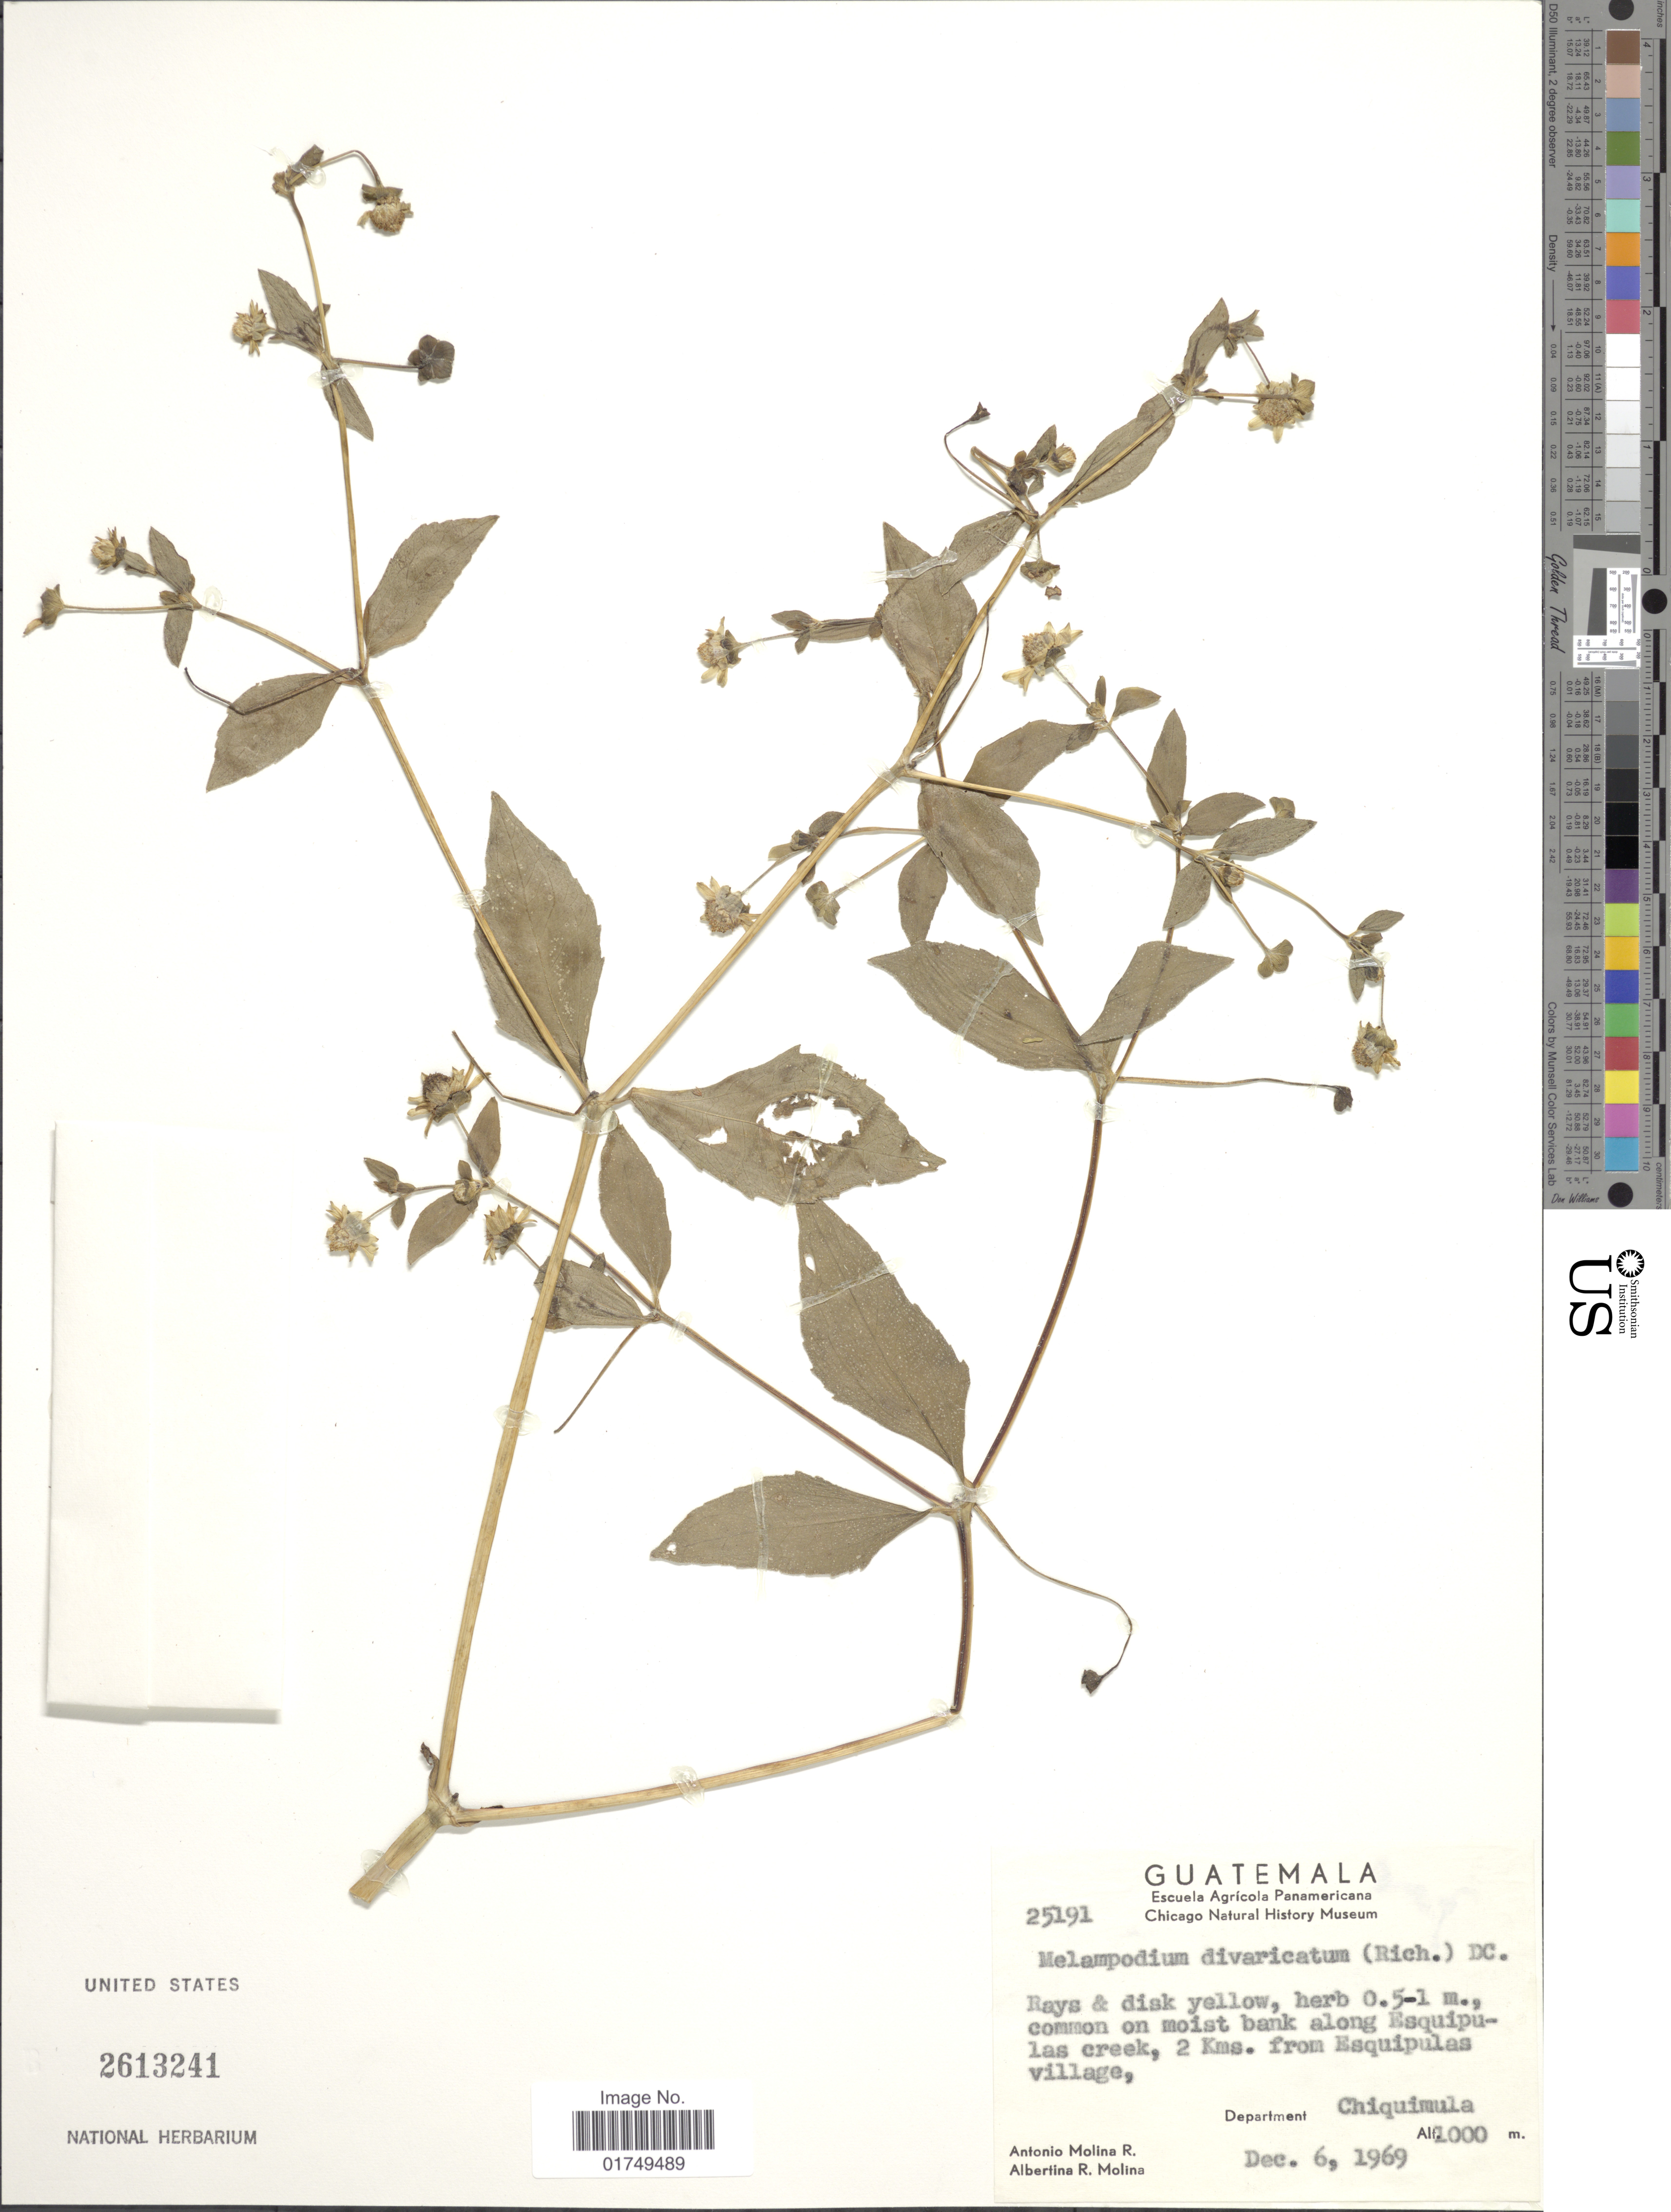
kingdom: Plantae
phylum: Tracheophyta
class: Magnoliopsida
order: Asterales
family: Asteraceae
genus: Melampodium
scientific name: Melampodium divaricatum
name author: (Rich.) DC.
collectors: A. Molina R. & A. R. Molina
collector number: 25191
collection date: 1969-12-06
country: Guatemala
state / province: Chiquimula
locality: Along Esquipulas Creek, 2 kms. from Esquipulas village, Department Chiquimula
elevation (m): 1000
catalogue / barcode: US 2613241